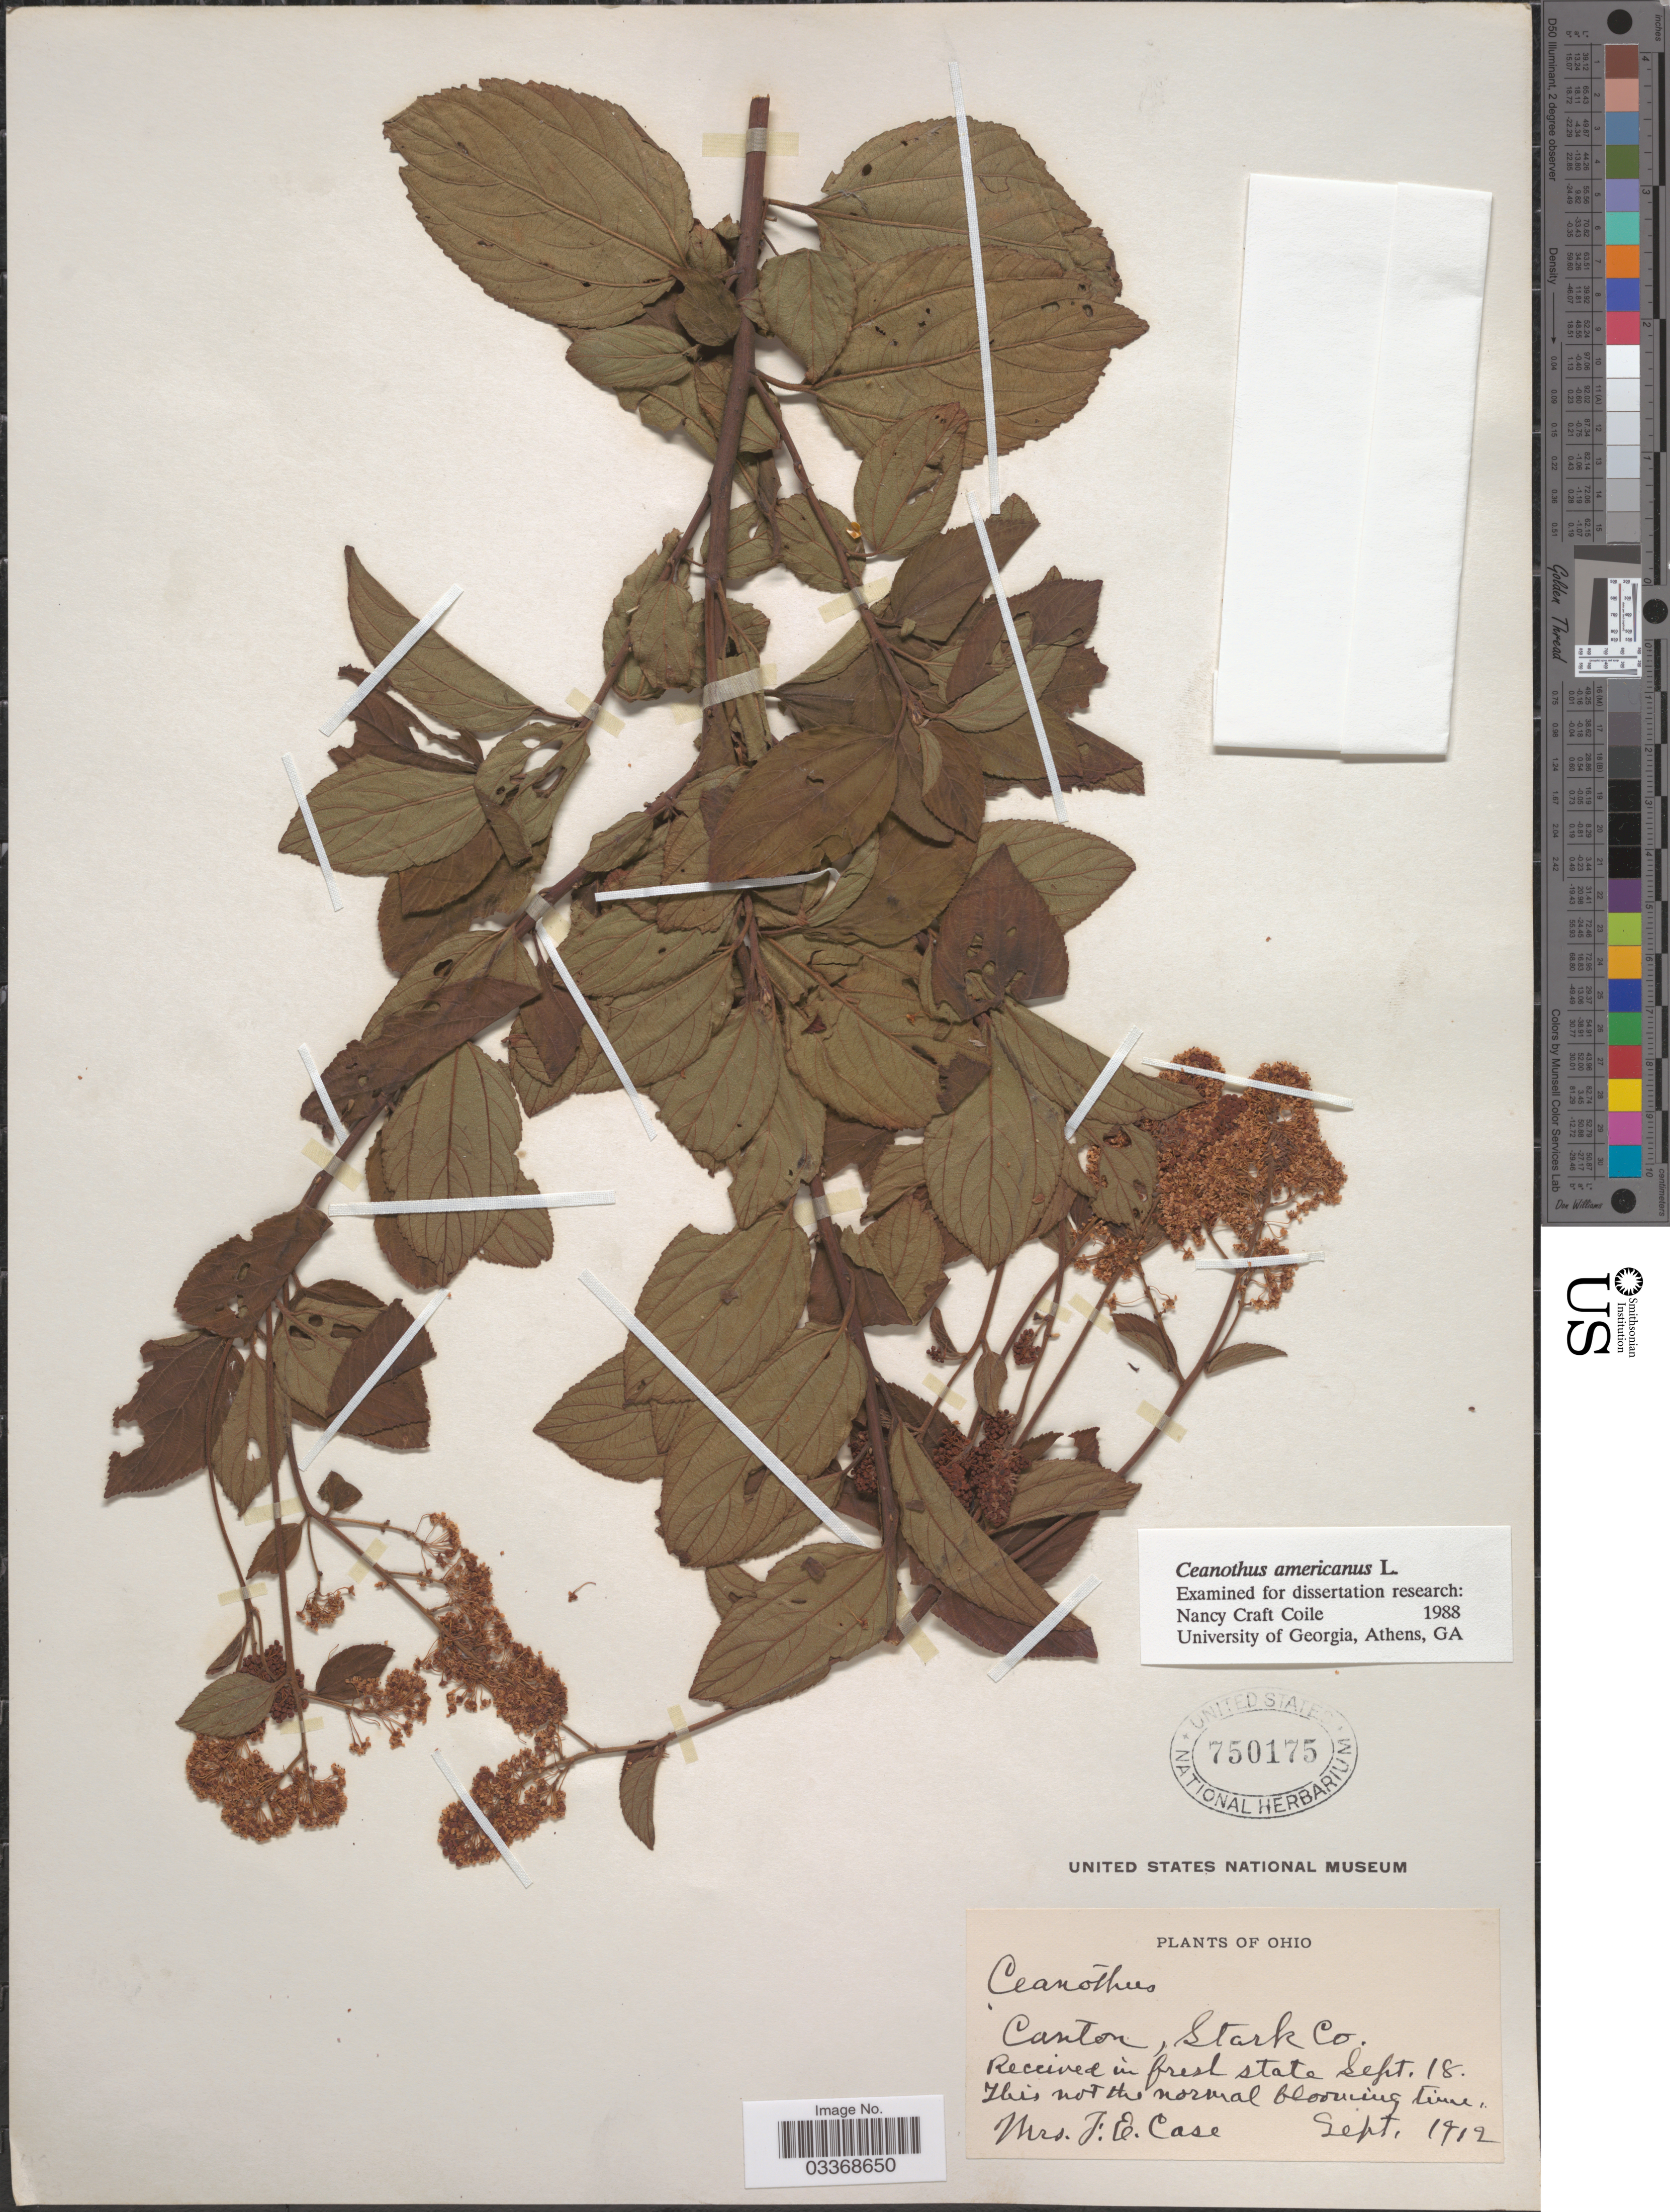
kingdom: Plantae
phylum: Tracheophyta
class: Magnoliopsida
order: Rosales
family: Rhamnaceae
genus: Ceanothus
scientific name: Ceanothus americanus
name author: L.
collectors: J. Case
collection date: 1912-09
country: United States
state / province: Ohio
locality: Canton, Stark Co.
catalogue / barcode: US 750175